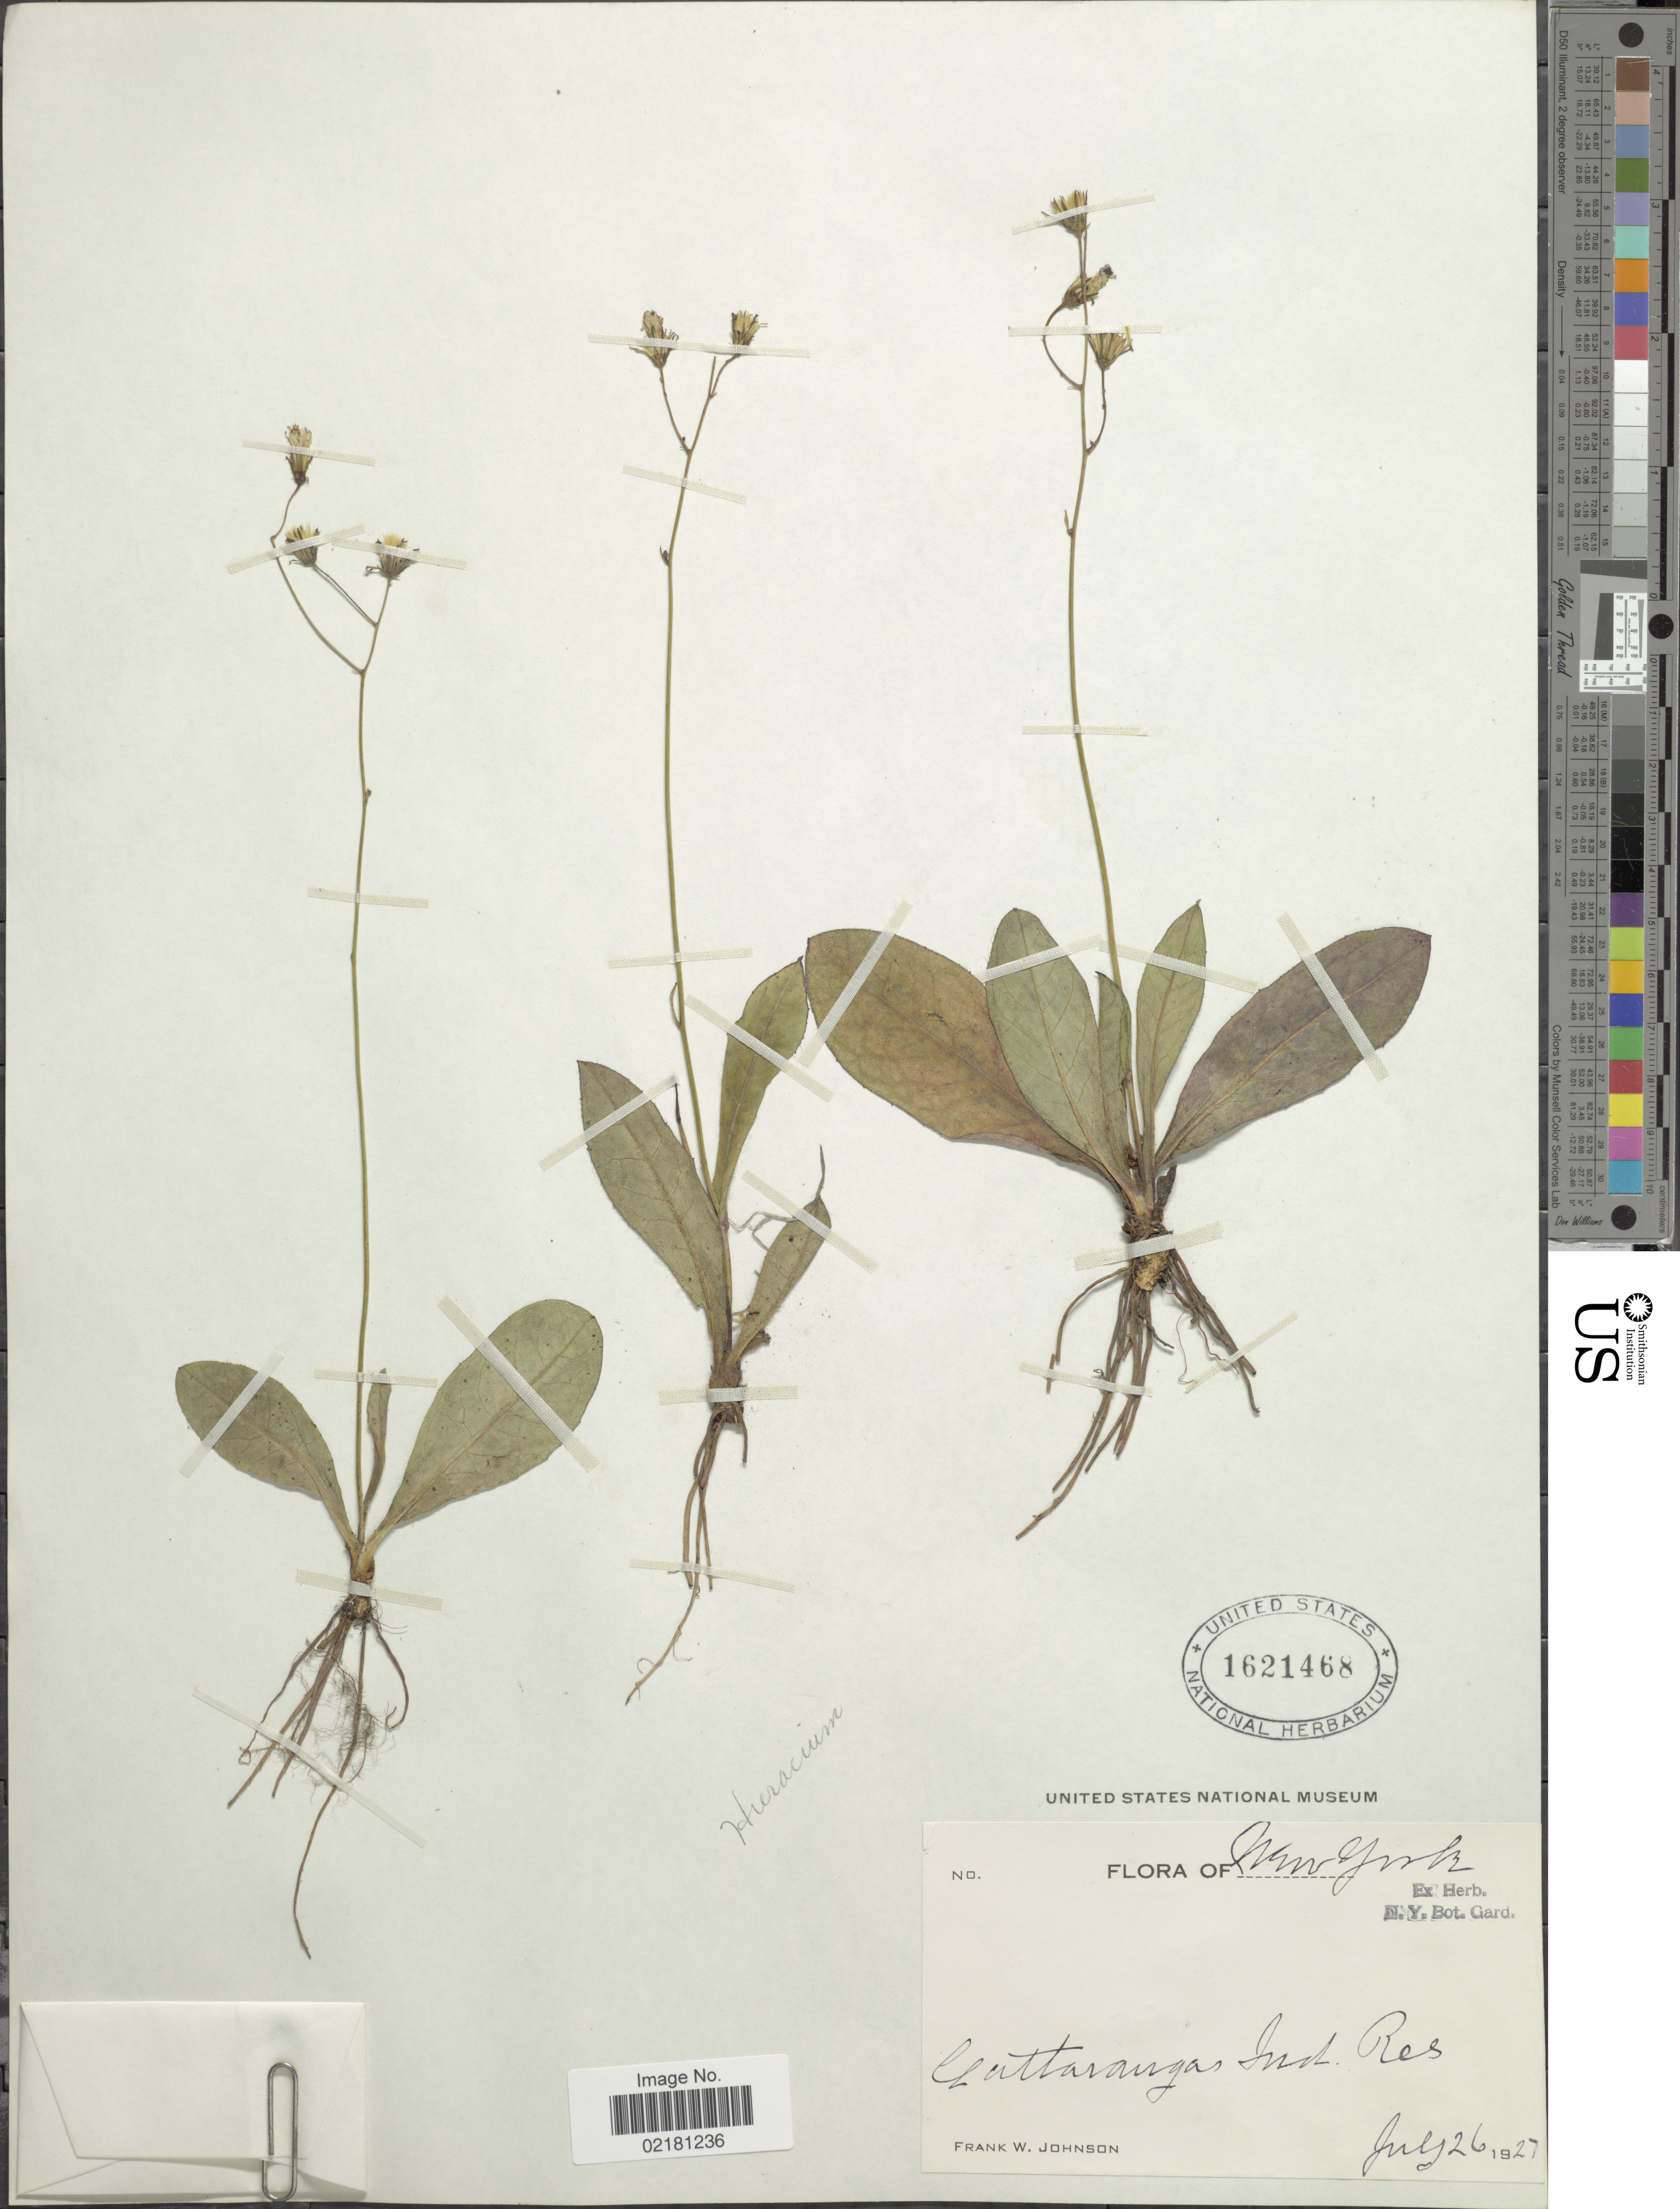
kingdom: Plantae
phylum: Tracheophyta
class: Magnoliopsida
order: Asterales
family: Asteraceae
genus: Hieracium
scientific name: Hieracium repandulare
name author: Druce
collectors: F. W. Johnson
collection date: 1927-07-26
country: United States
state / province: New York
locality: Cattaraugus Ind. Res.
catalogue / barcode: US 1621468